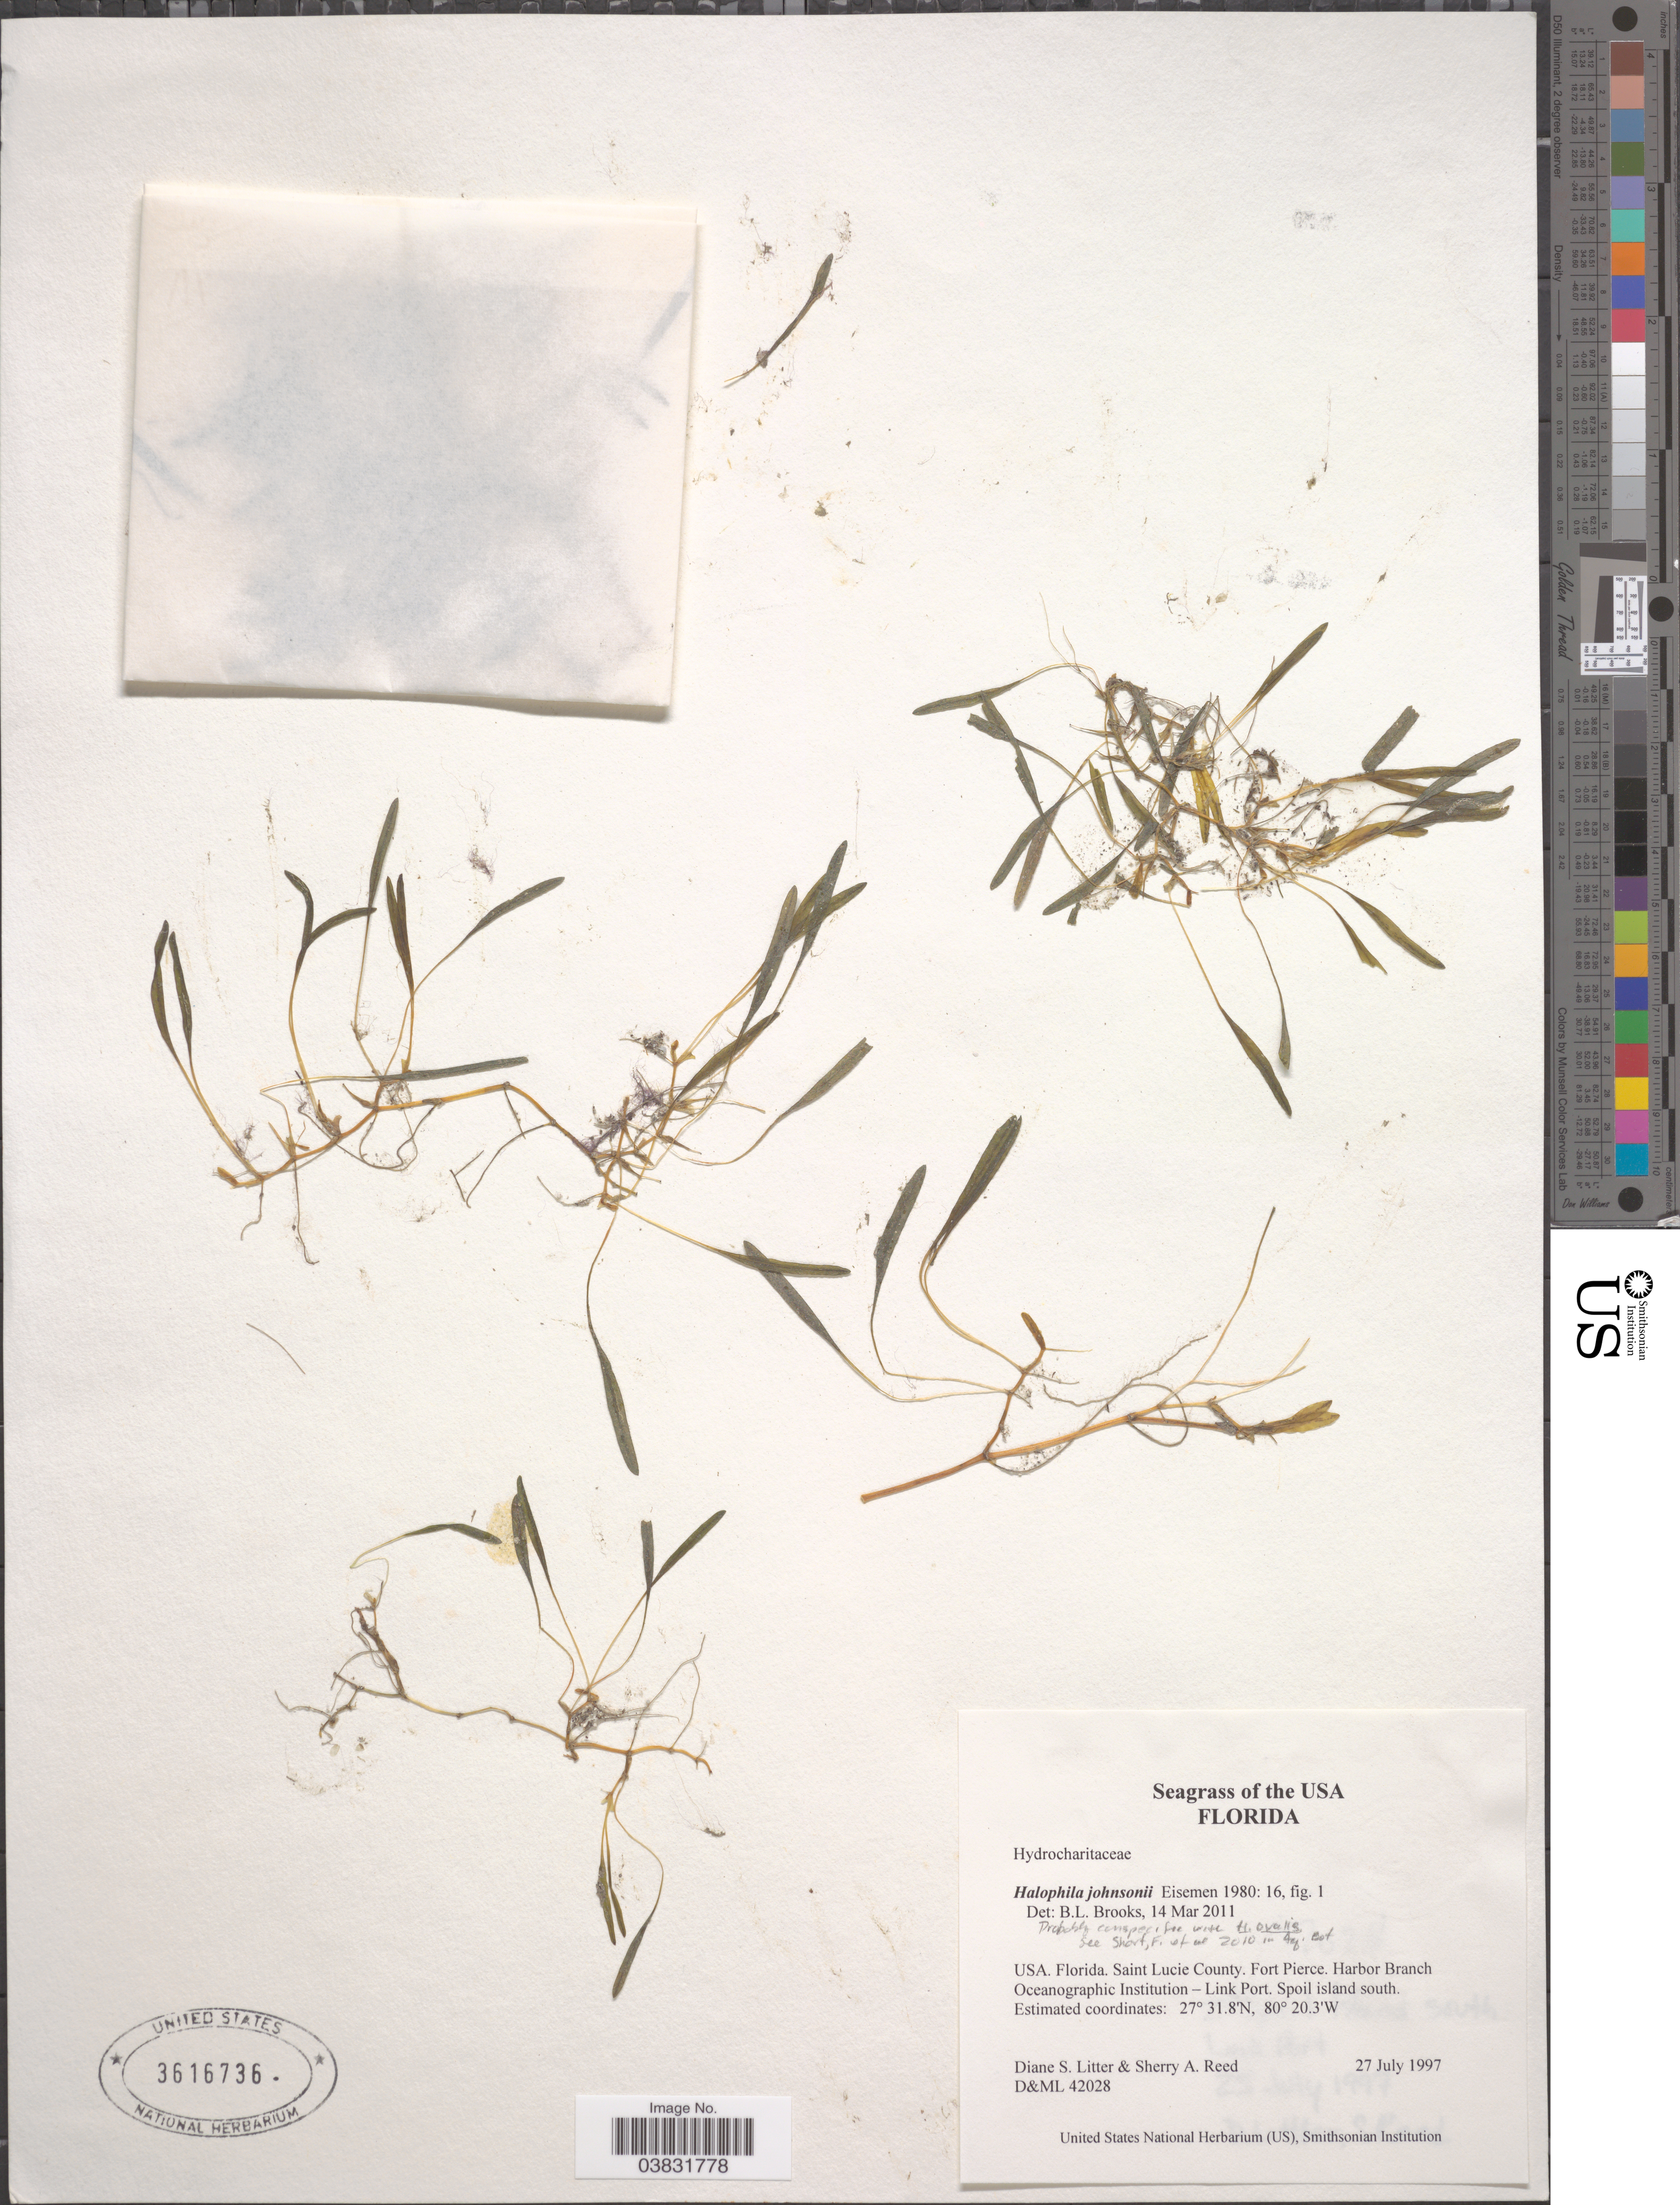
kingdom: Plantae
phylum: Tracheophyta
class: Liliopsida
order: Alismatales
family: Hydrocharitaceae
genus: Halophila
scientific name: Halophila johnsonii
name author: Eiseman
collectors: D. S. Littler & S. Reed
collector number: D&ML 42028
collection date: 1997-07-27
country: United States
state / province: Florida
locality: Saint Lucie County. Fort Pierce. Harbor Branch Oceanographic Institution - Link Port. Spoil island south.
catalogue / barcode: US 3616736